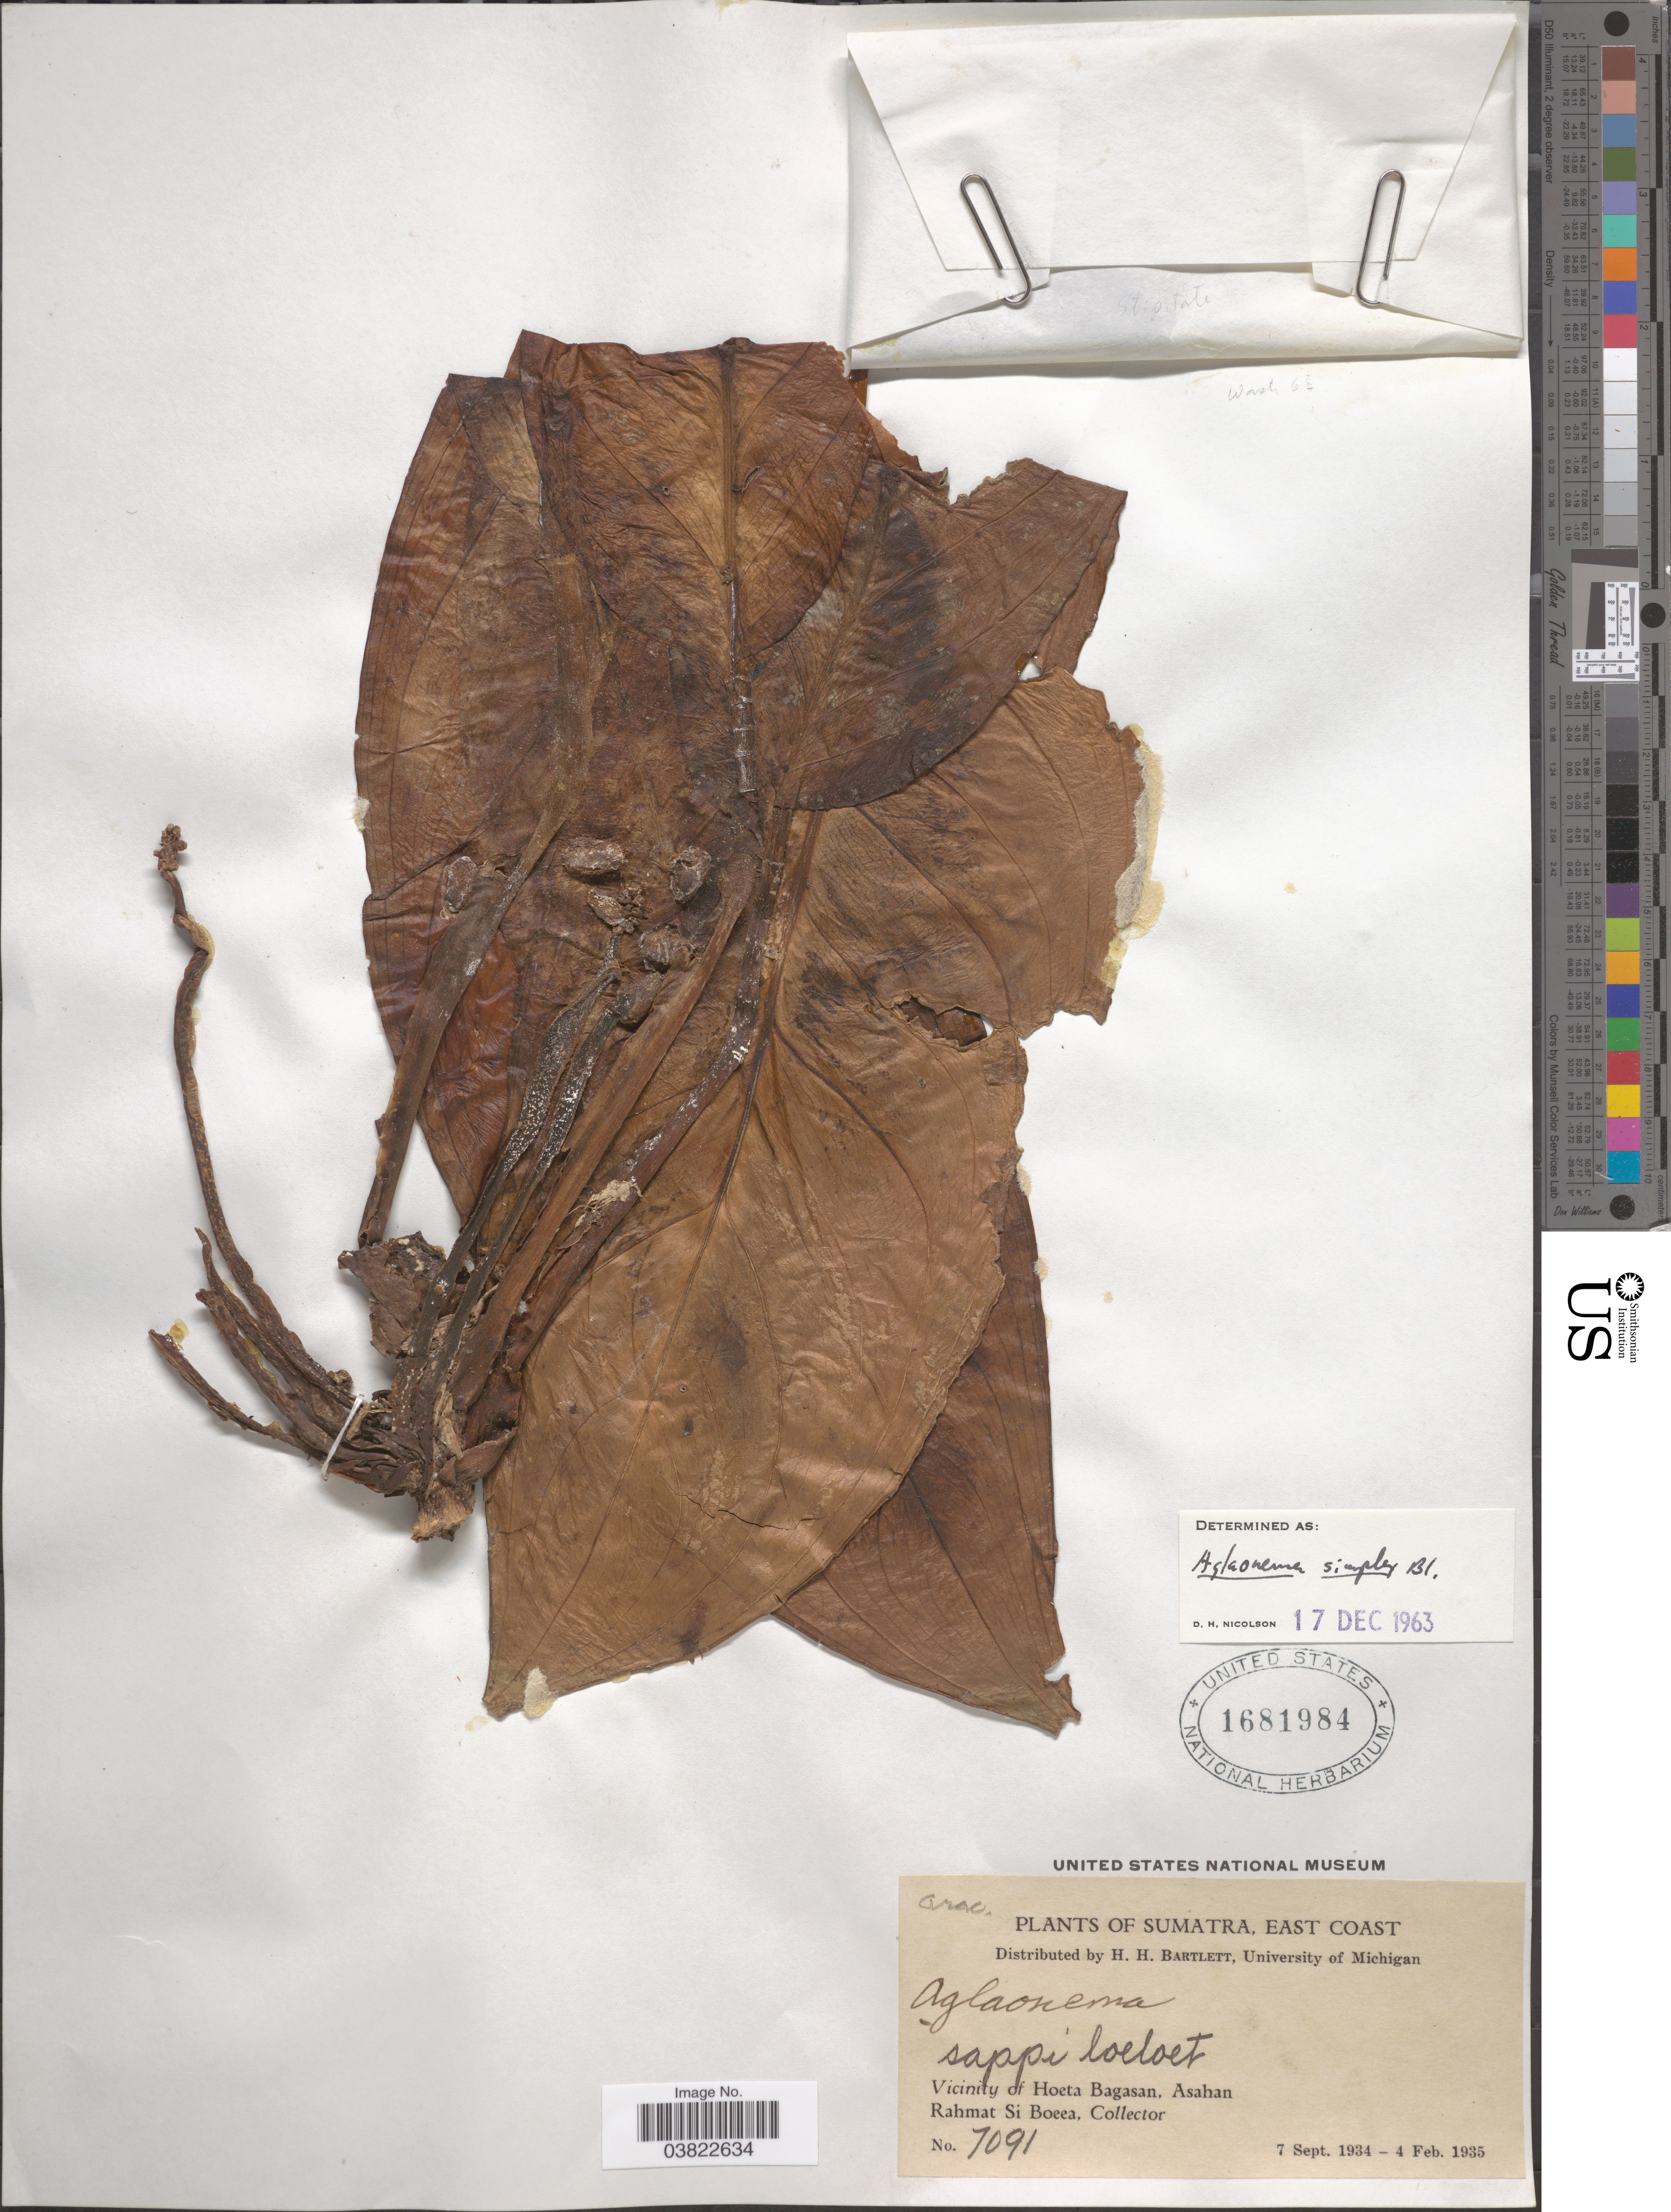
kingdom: Plantae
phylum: Tracheophyta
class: Liliopsida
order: Alismatales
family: Araceae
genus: Aglaonema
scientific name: Aglaonema simplex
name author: Blume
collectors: Rahmat Si Boeea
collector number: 7091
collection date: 1934-09-07/1935-02-04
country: Indonesia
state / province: Sumatra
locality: East Coast. Vicinity of Hoeta Bagasan, Asahan.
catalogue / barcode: US 1681984